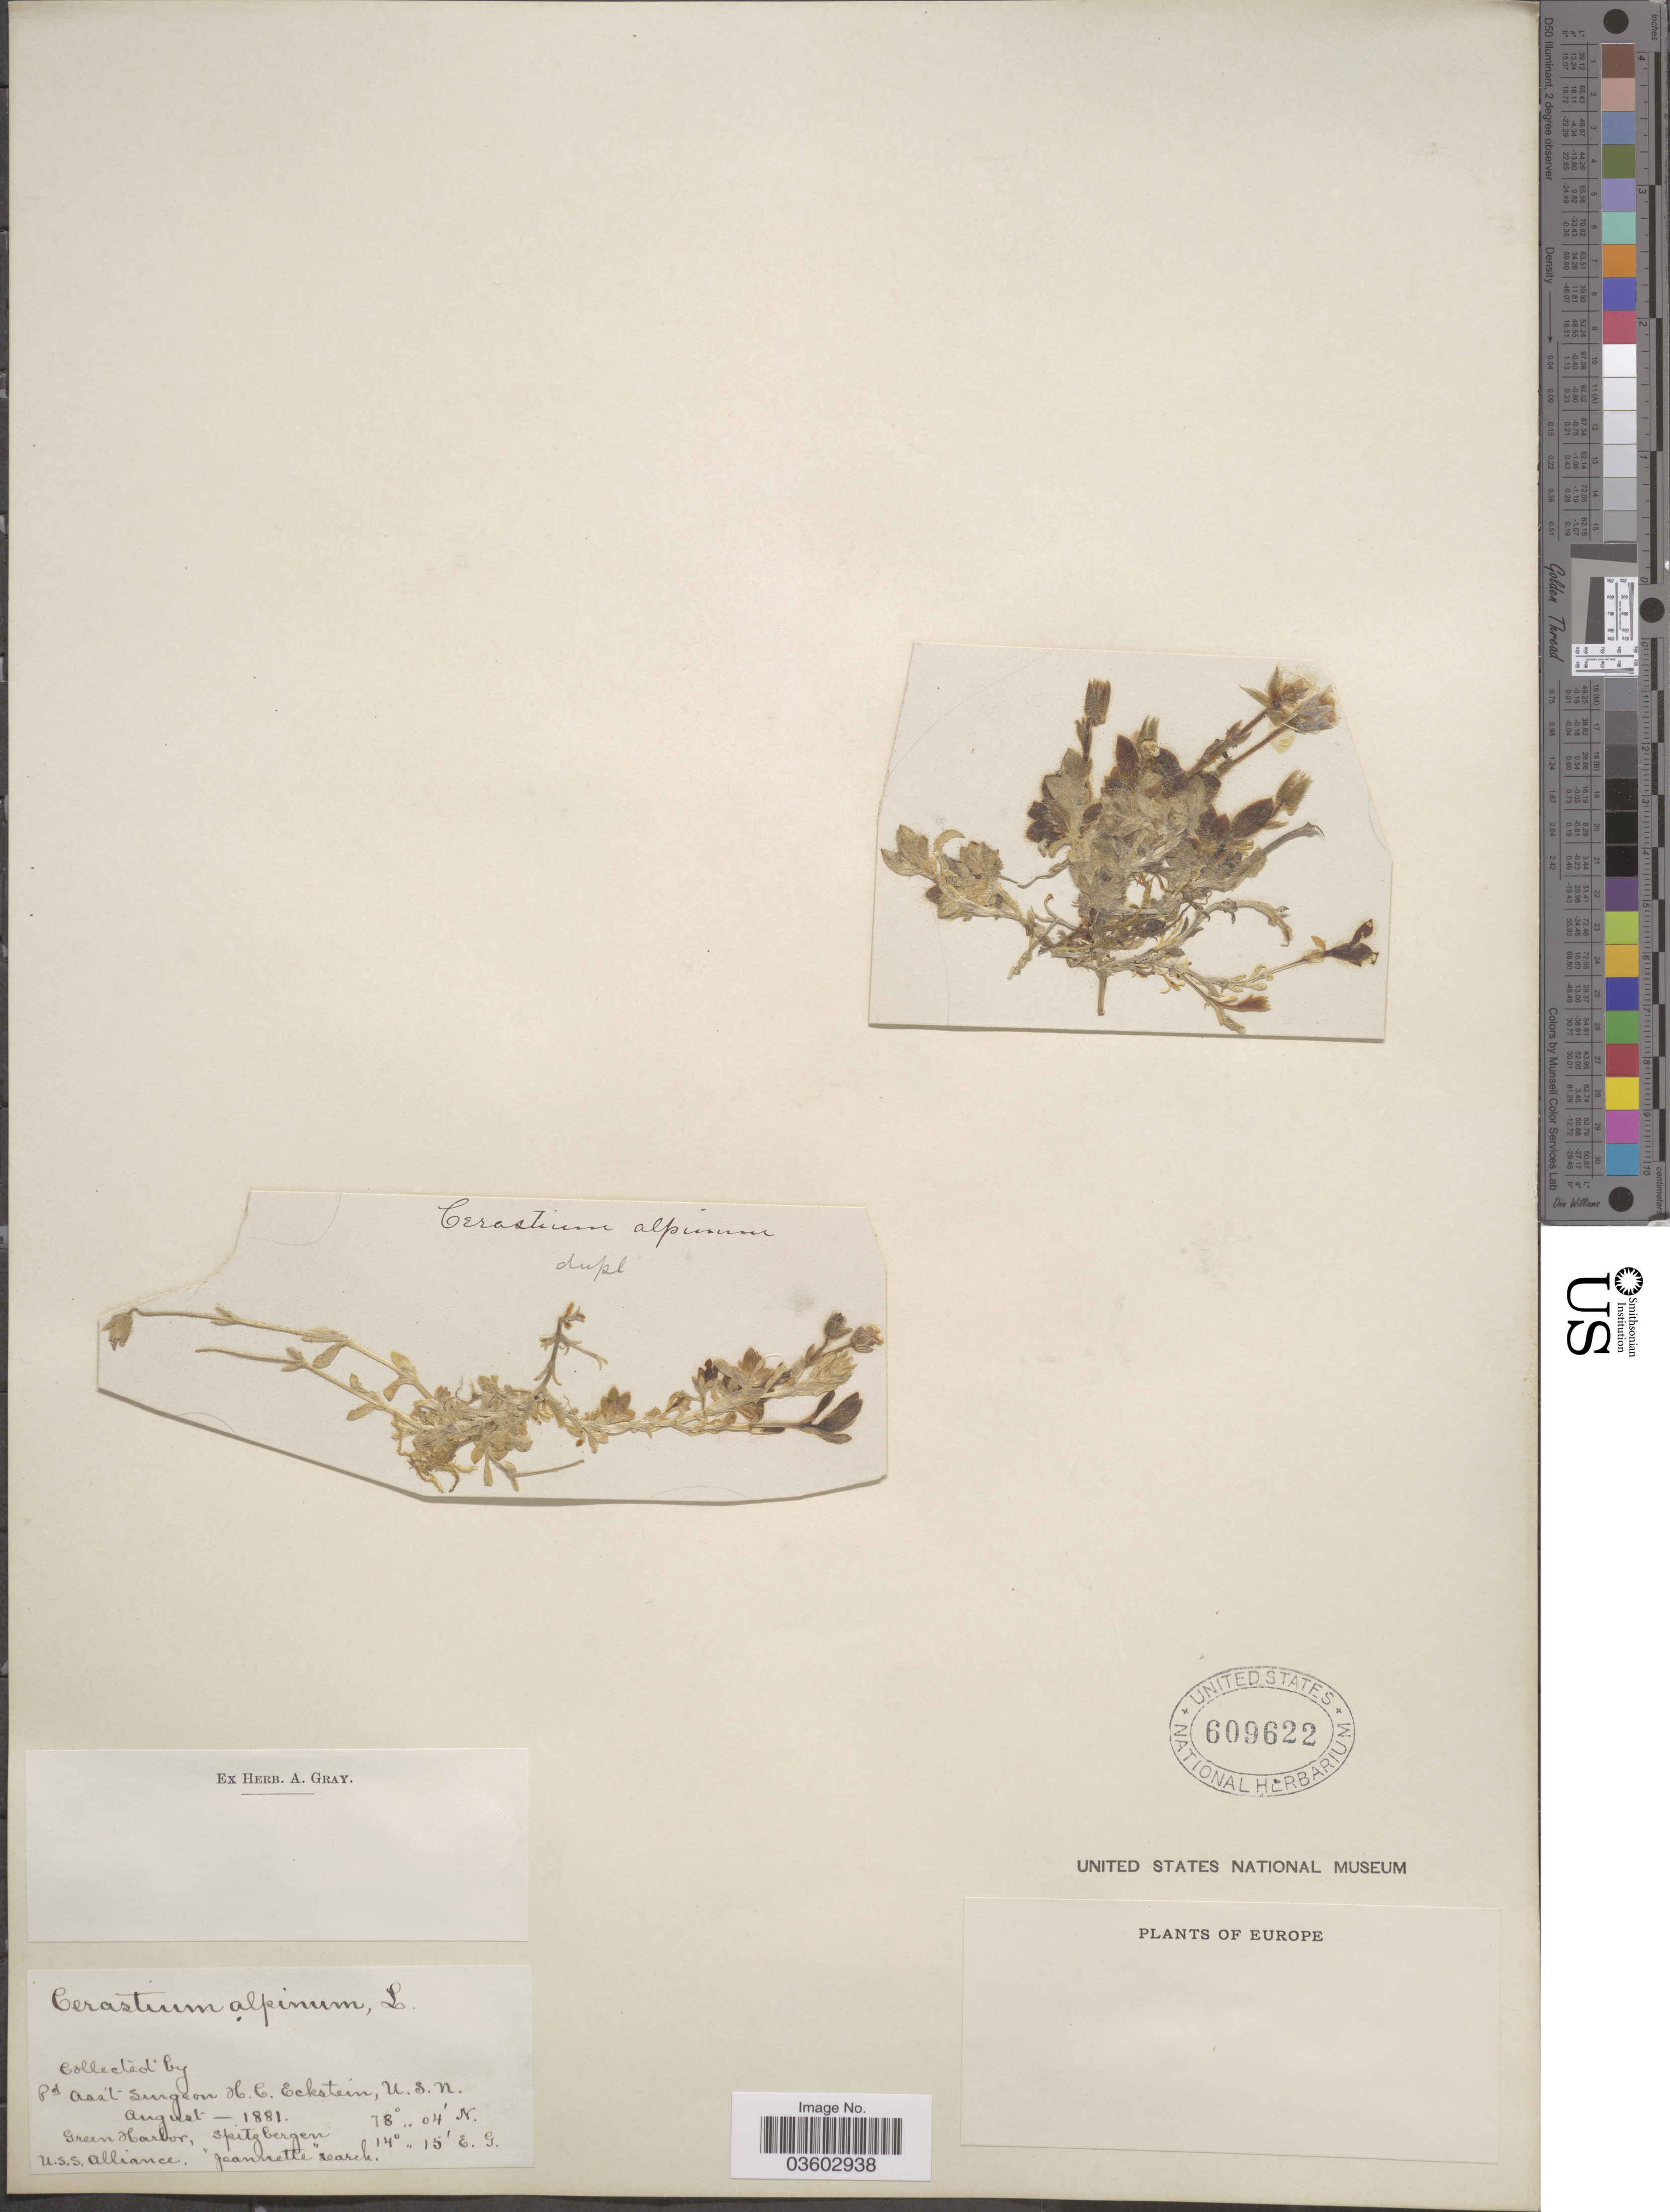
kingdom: Plantae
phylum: Tracheophyta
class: Magnoliopsida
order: Caryophyllales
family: Caryophyllaceae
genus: Cerastium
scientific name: Cerastium alpinum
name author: L.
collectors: H. Eckstein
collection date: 1881-08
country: Norway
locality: Green Harbos, Spitzbergen U.S.S. Alliance [unsure placement]. Europe.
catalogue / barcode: US 609622